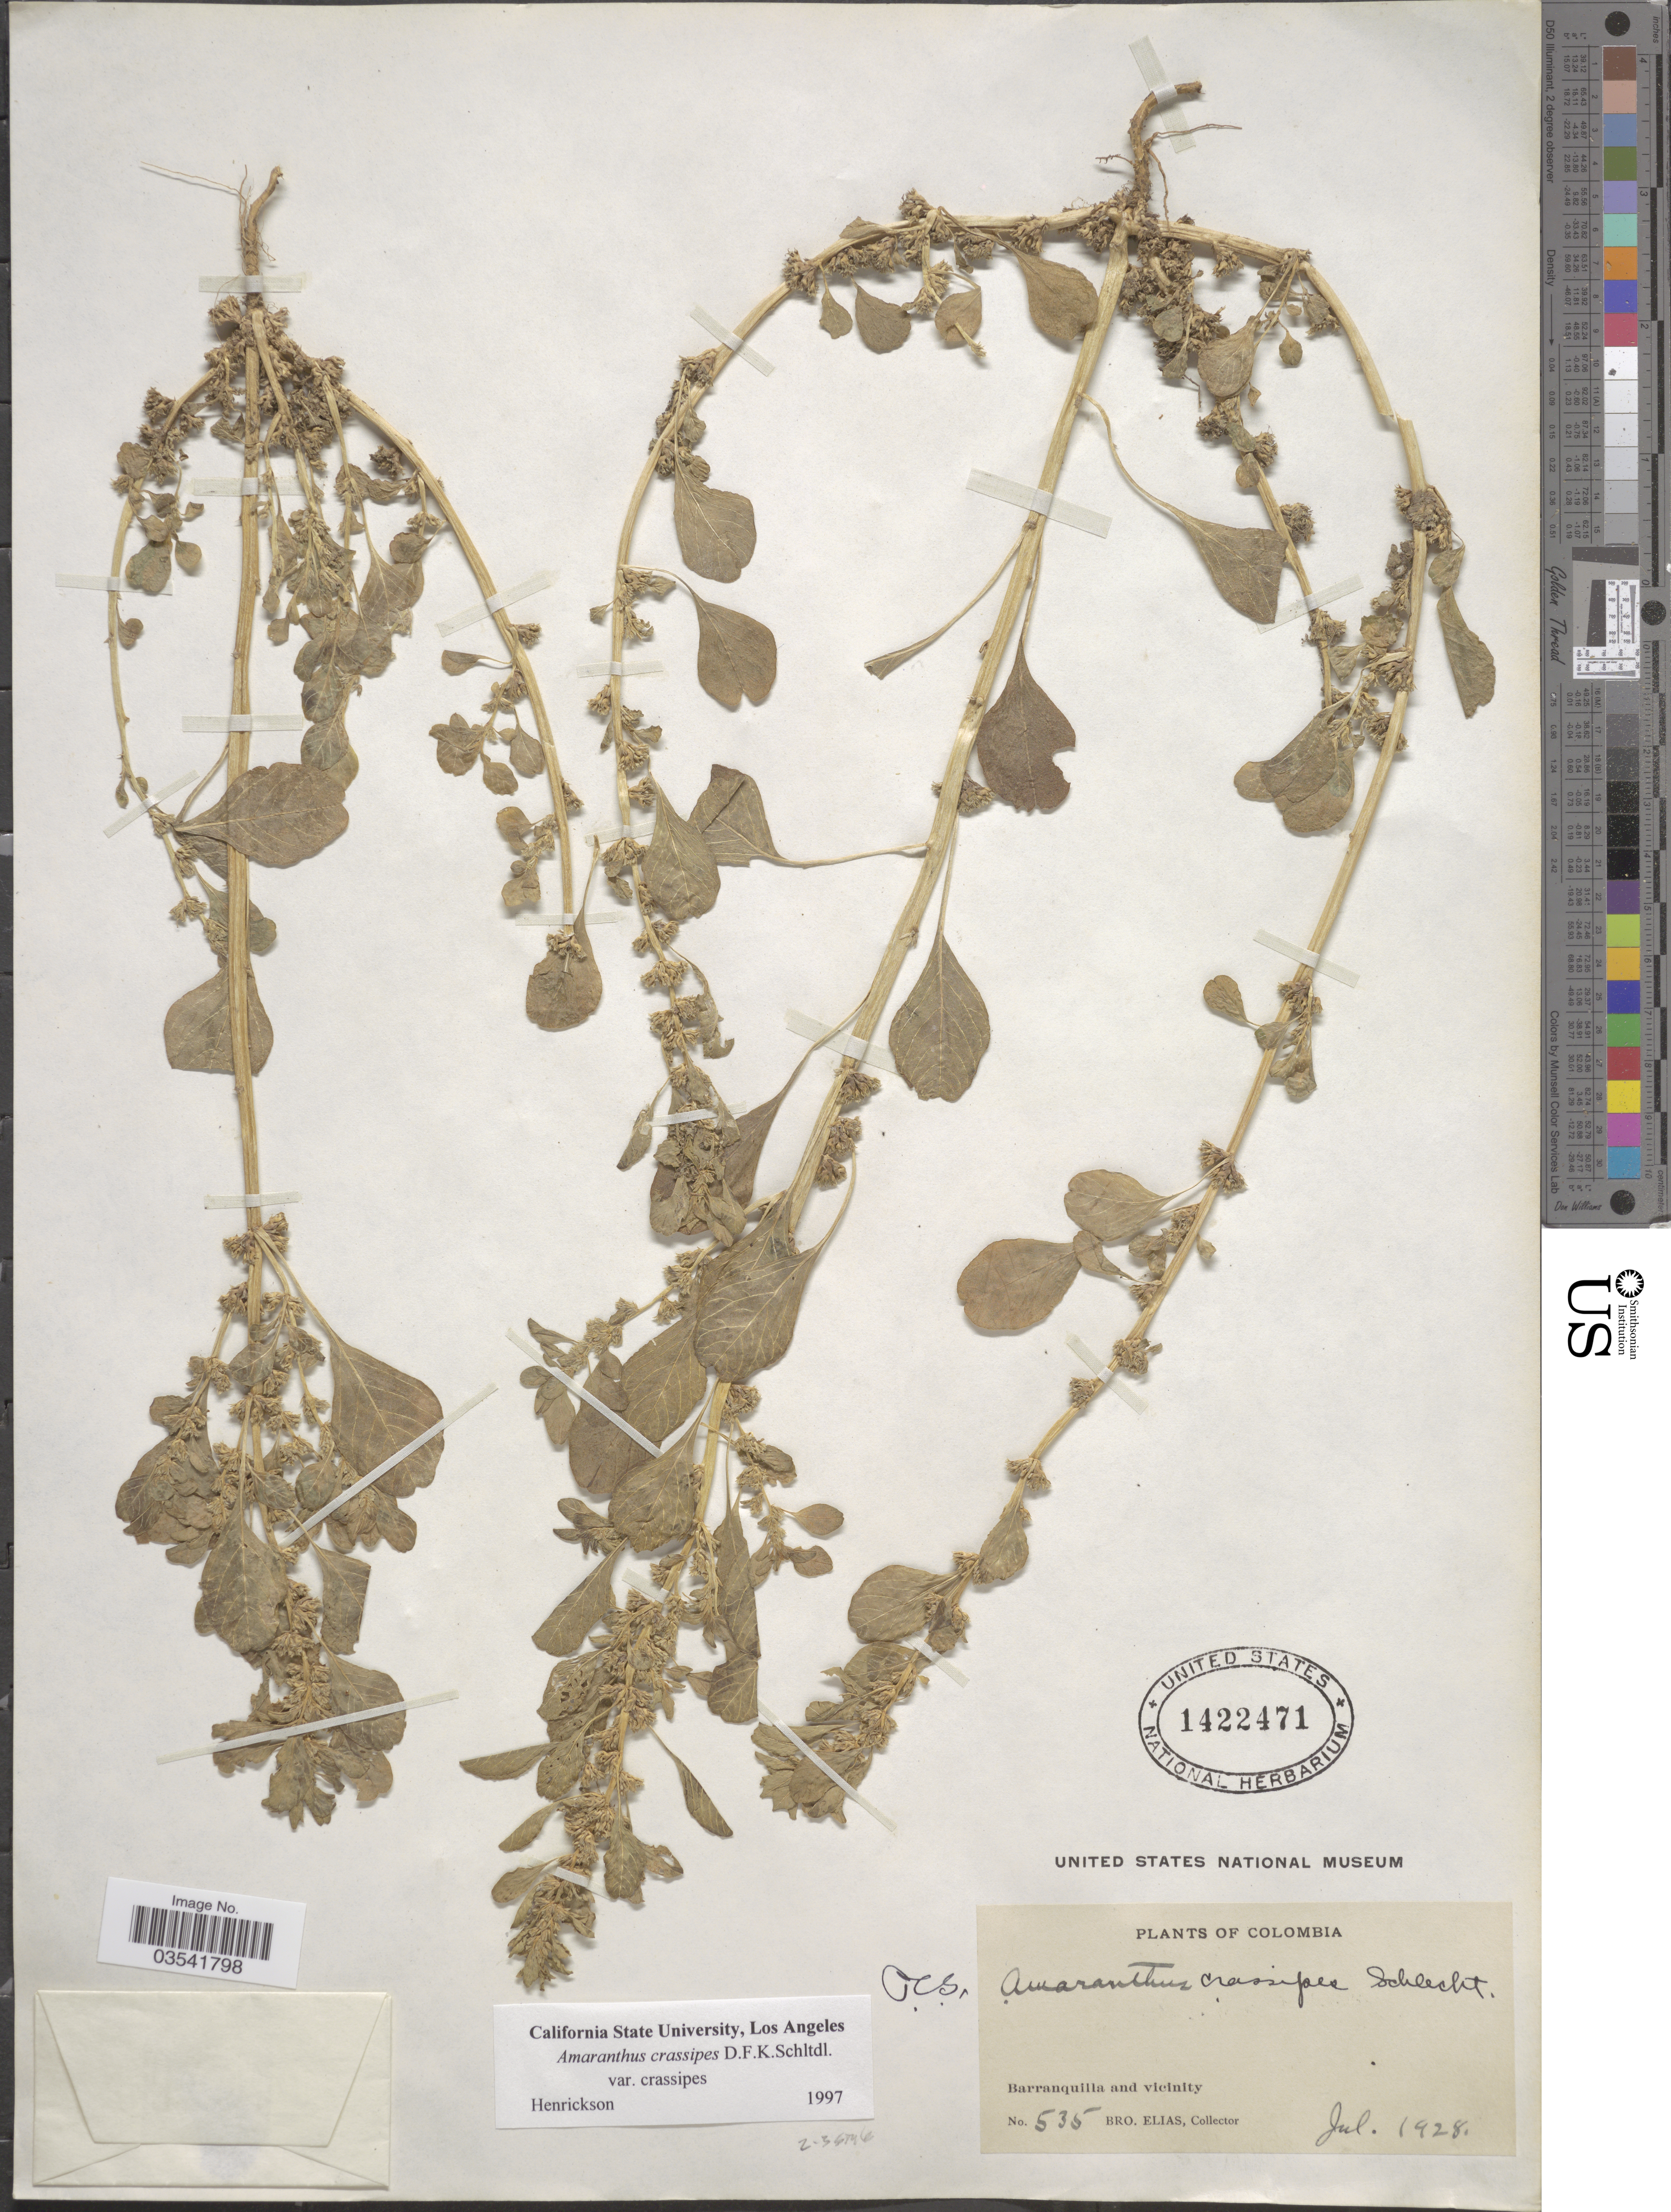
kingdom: Plantae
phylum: Tracheophyta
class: Magnoliopsida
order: Caryophyllales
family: Amaranthaceae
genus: Amaranthus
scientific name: Amaranthus crassipes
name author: Schltdl.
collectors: Bro. Elias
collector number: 535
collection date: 1928-07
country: Colombia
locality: Barranquilla and vicinity.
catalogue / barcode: US 1422471